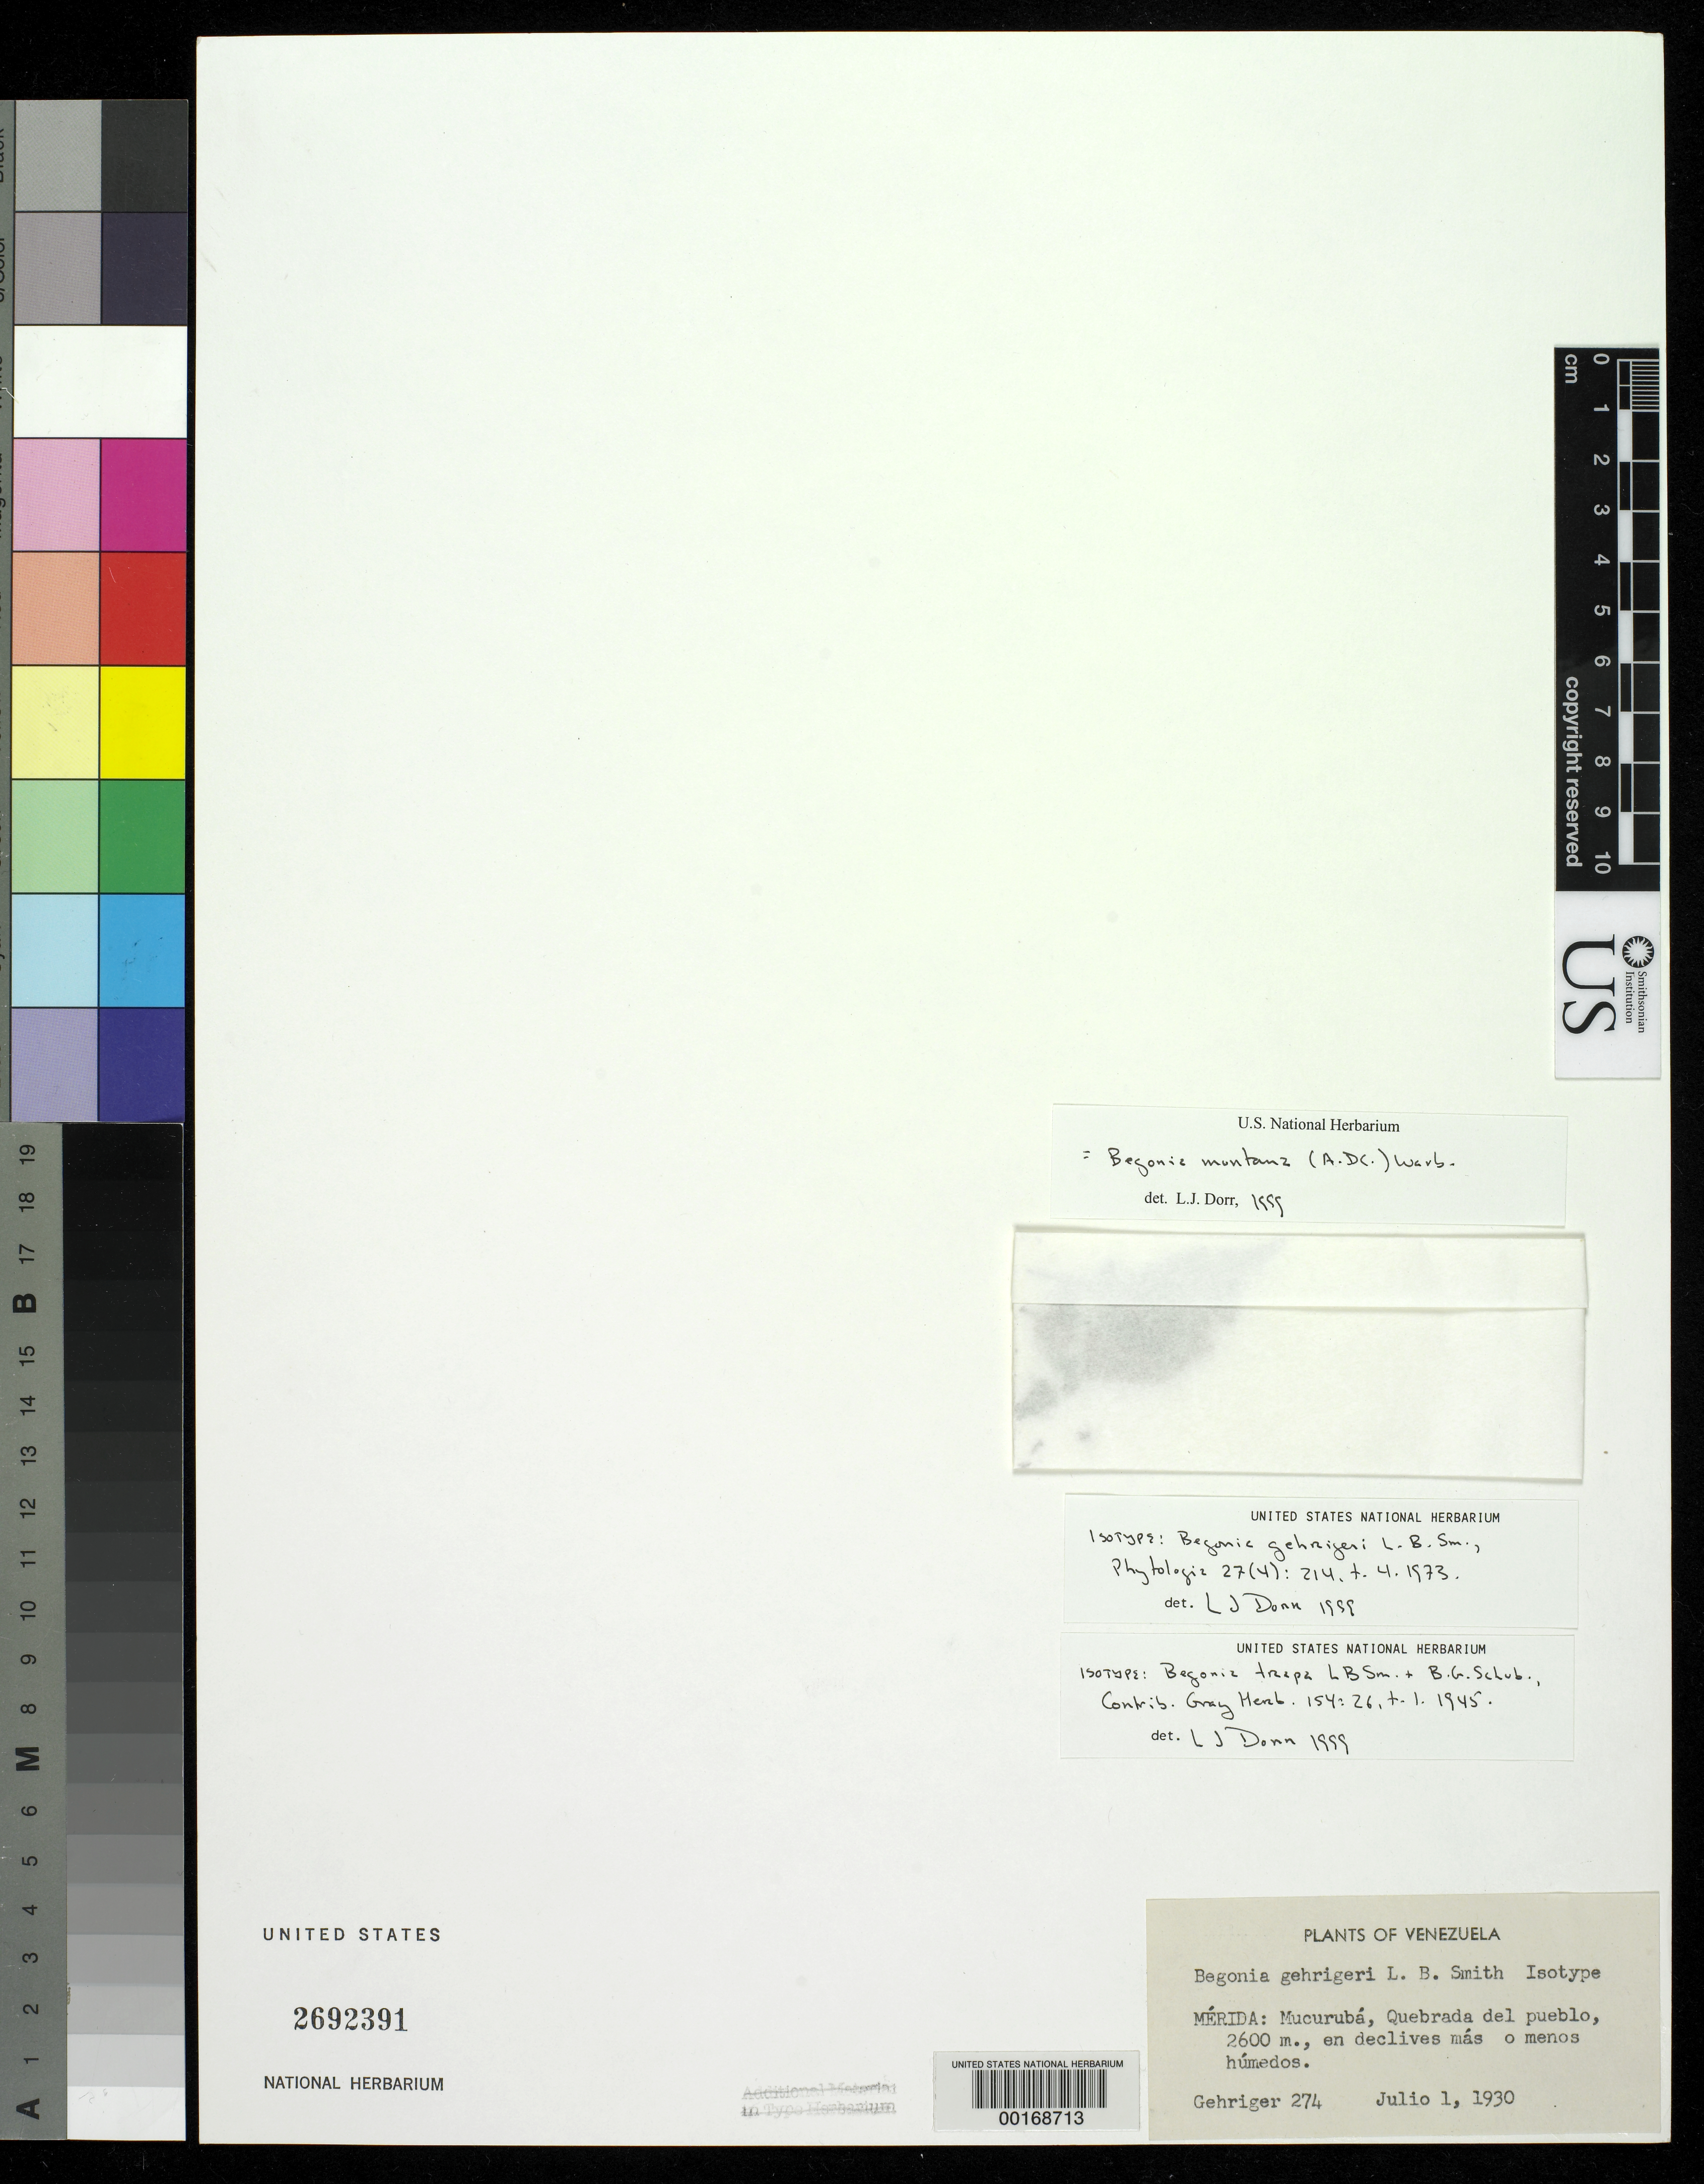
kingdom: Plantae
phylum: Tracheophyta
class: Magnoliopsida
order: Cucurbitales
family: Begoniaceae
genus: Begonia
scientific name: Begonia trapa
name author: L.B. Sm. & B.G. Schub.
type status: Isotype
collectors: W. Gehriger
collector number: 274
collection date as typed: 01 Jul 1930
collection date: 1930-07-01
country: Venezuela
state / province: Mérida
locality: Mucuruba, Quebrada del Pueblo.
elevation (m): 2600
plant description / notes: Also a type of Begonia gehrigeri L.B. Smith.; Also a type of Begonia trapa L.B. Sm. & B.G. Schubert.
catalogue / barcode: US 2692391